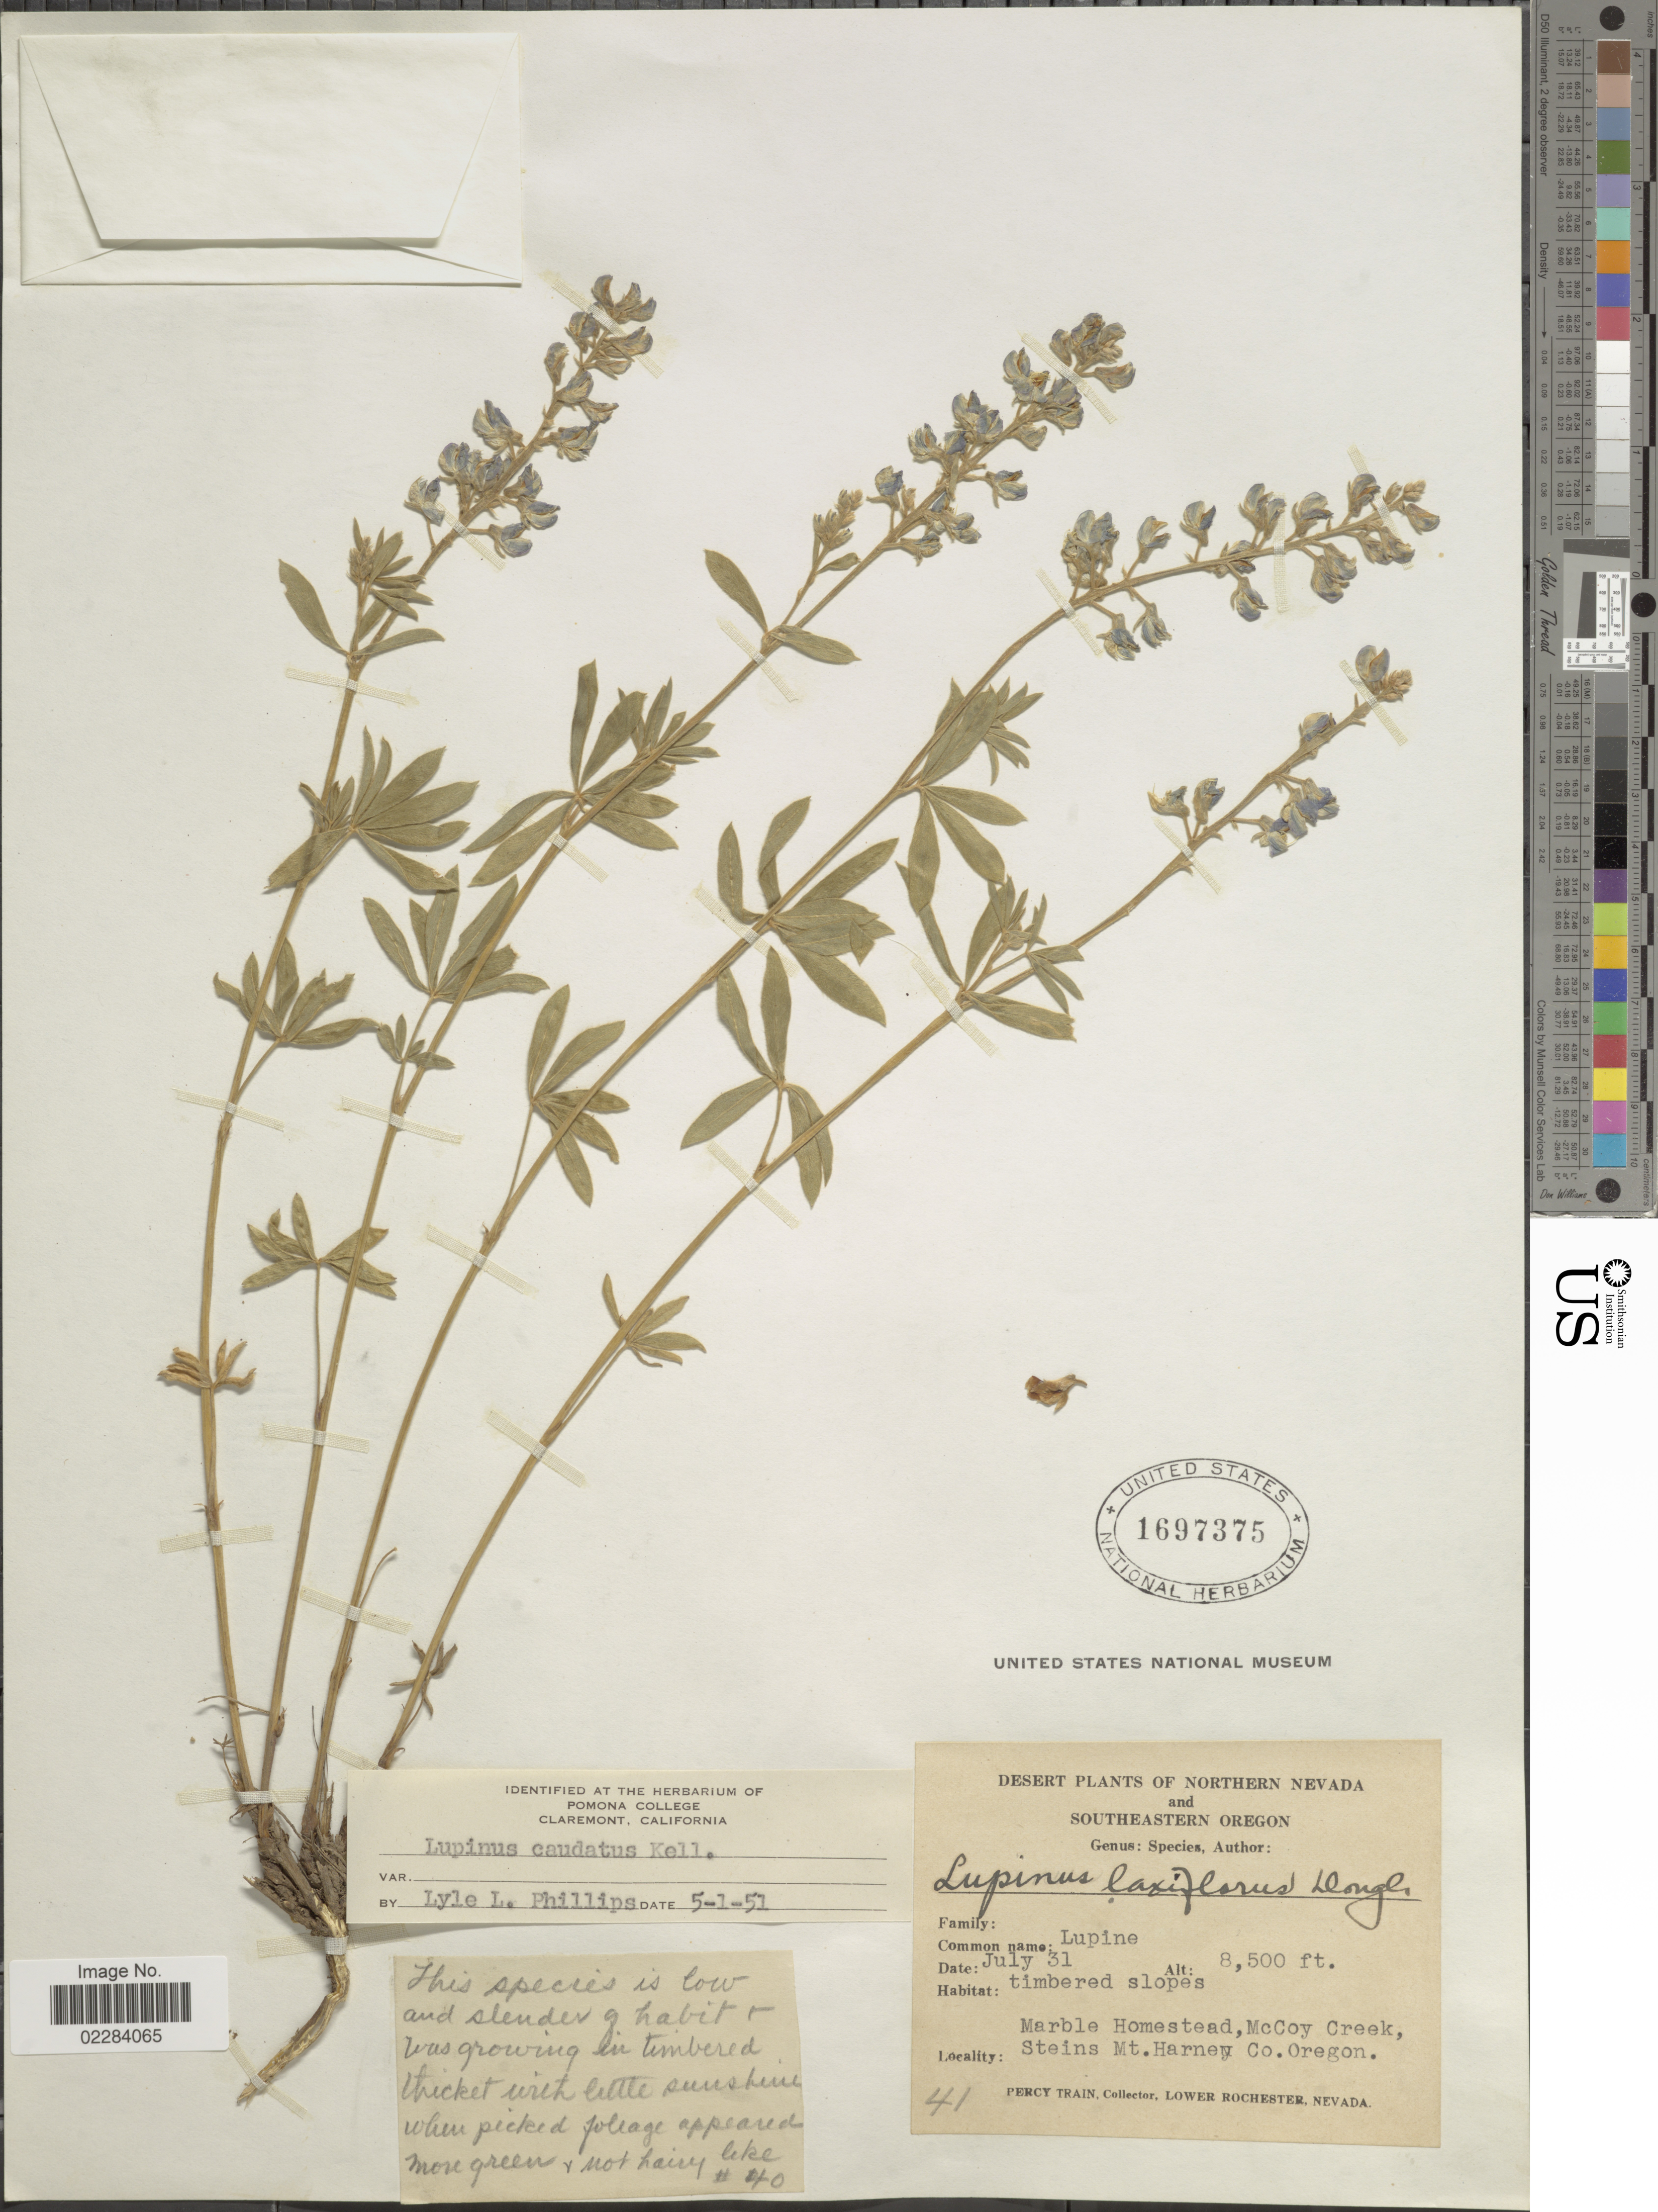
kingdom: Plantae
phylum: Tracheophyta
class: Magnoliopsida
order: Fabales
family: Fabaceae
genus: Lupinus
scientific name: Lupinus caudatus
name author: Kellogg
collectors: P. Train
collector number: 40/41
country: United States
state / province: Oregon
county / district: Harney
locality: Timbered slopes. Marble Homestead, McCoy Creek, Steins Mt. Harney Co.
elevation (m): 2591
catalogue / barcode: US 1697375